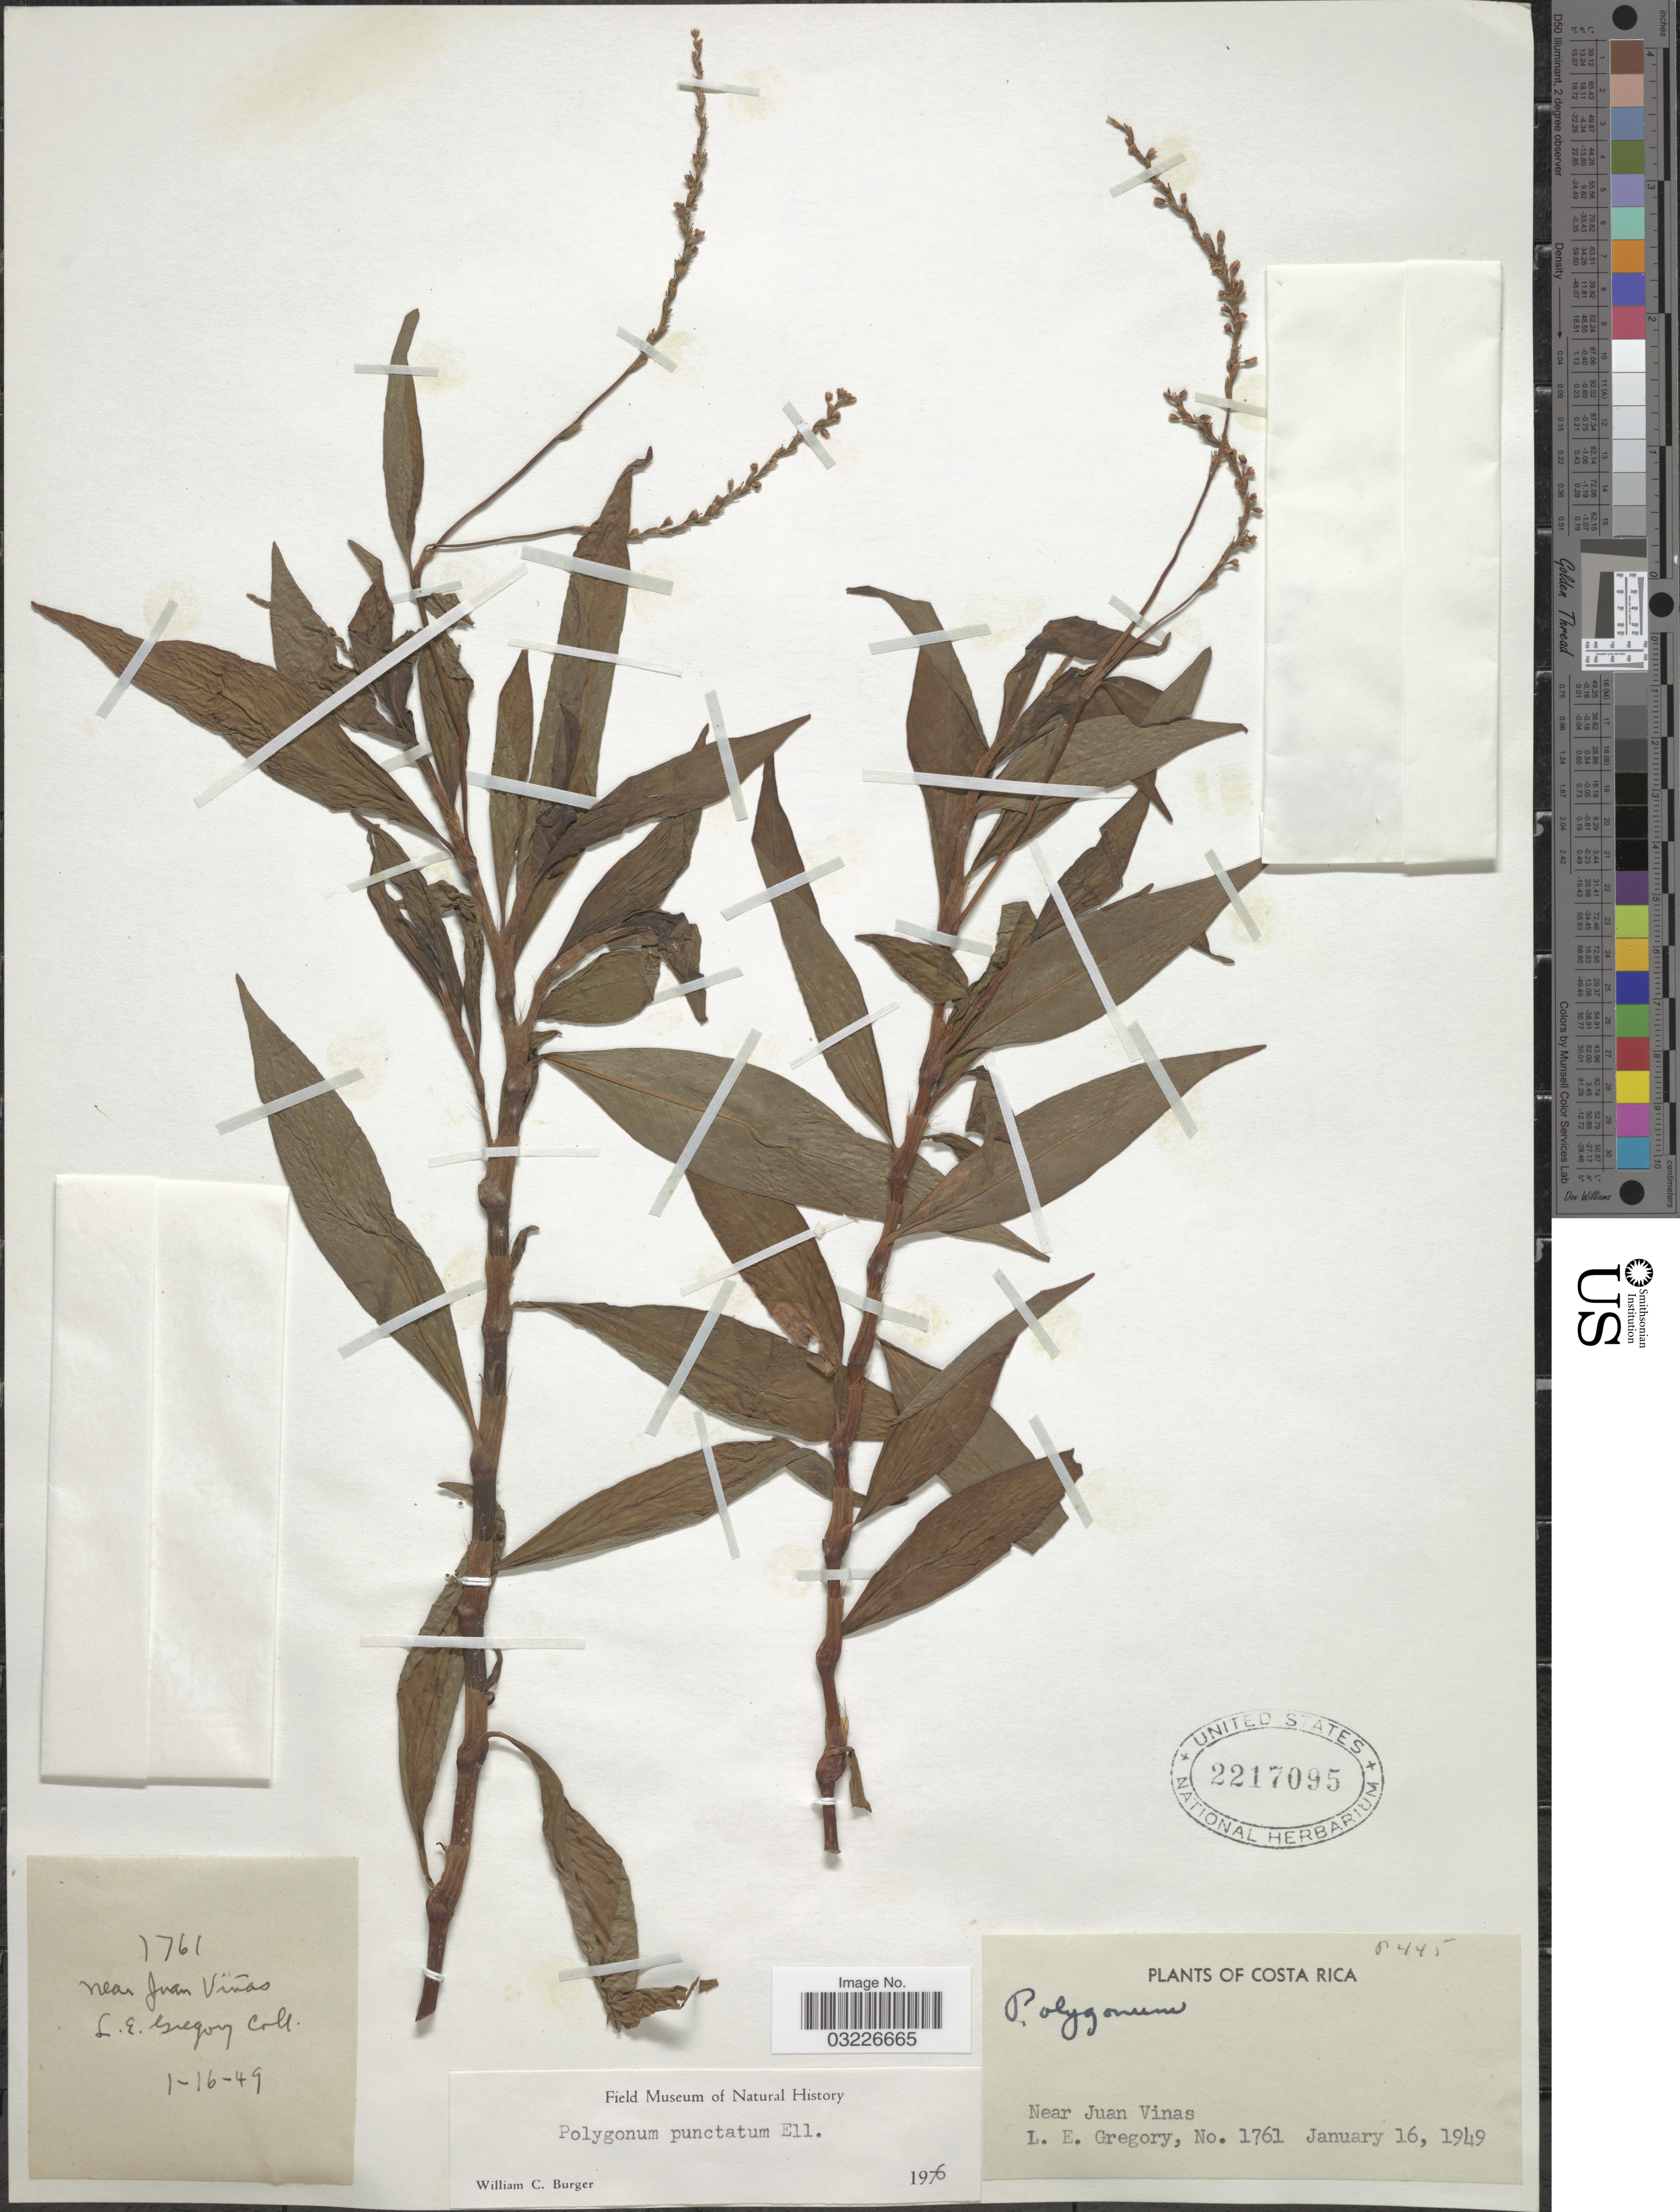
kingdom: Plantae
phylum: Tracheophyta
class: Magnoliopsida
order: Caryophyllales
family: Polygonaceae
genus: Persicaria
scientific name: Persicaria punctata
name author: (Elliott) Small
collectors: L. E. Gregory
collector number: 1761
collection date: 1949-01-16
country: Costa Rica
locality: Near Juan Vinas.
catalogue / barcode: US 2217095